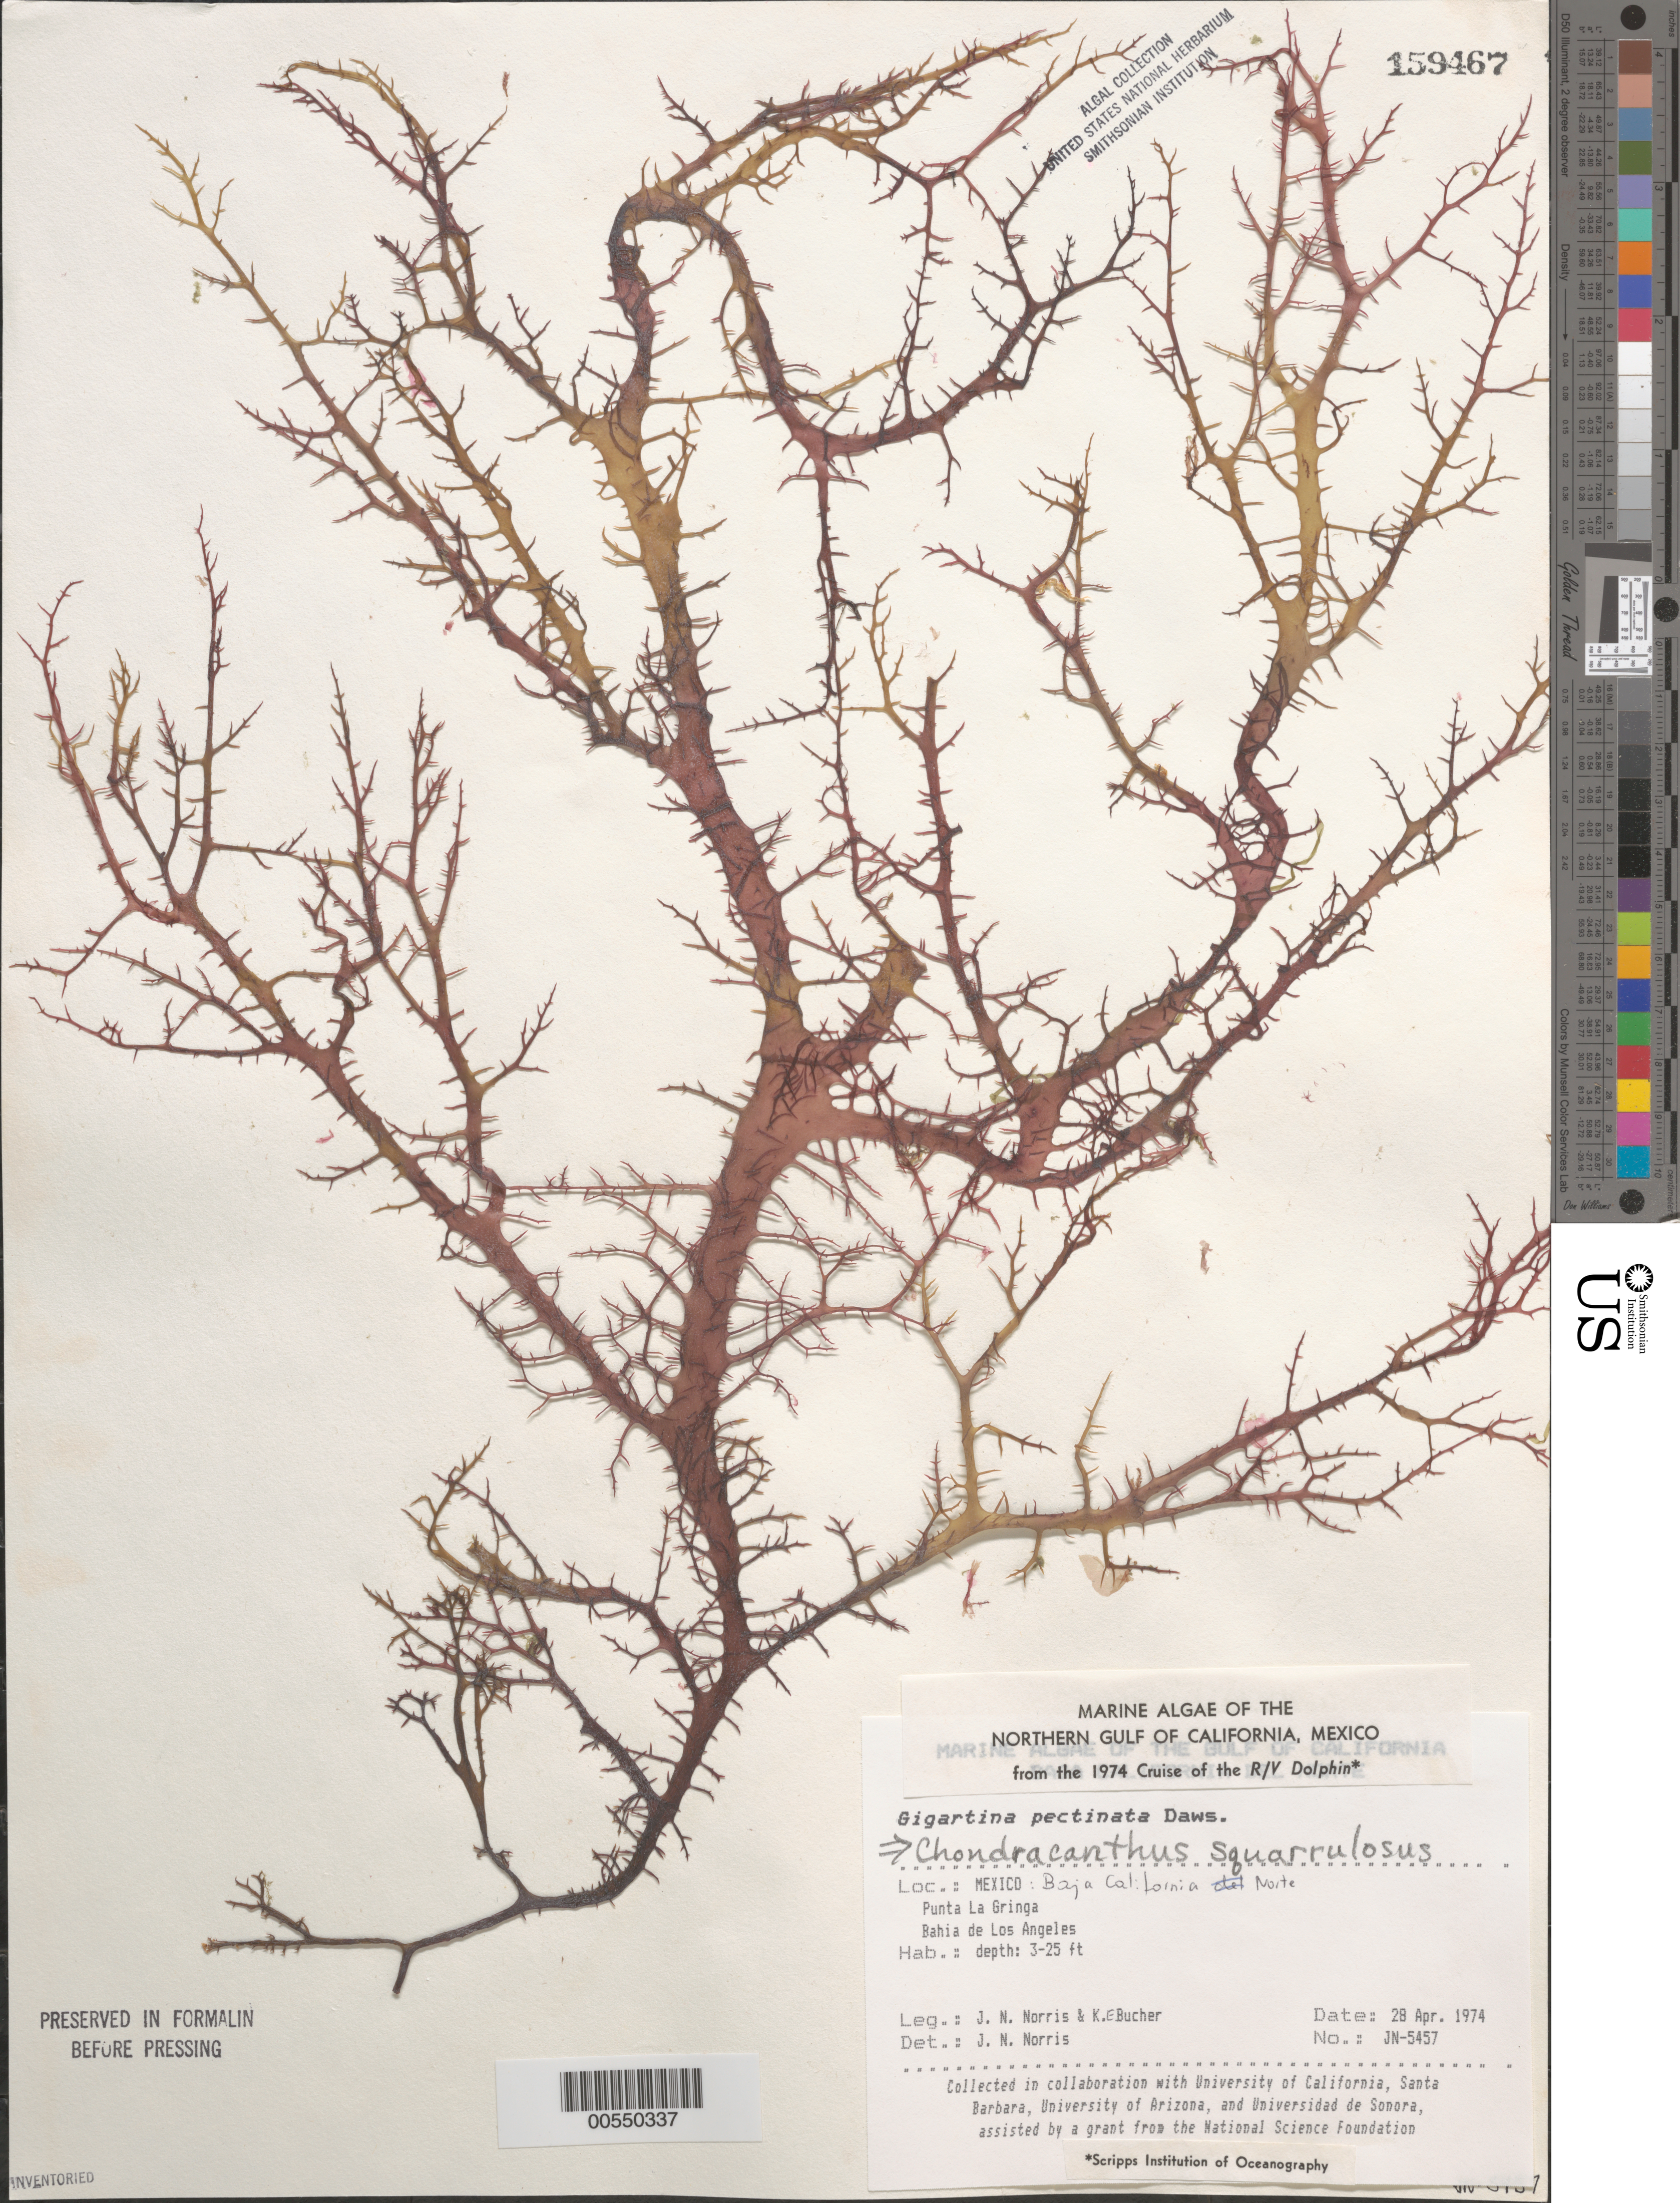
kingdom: Plantae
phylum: Rhodophyta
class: Florideophyceae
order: Gigartinales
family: Gigartinaceae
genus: Chondracanthus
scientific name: Chondracanthus squarrulosus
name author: (Setch. & N.L. Gardner) J.R. Hughey et al.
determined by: Norris, James N.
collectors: J. N. Norris & K. E. Bucher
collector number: JN-5457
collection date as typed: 28 Apr 1974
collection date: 1974-04-28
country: Mexico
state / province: Baja California Norte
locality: Punta La Gringa, Bahia de los Angeles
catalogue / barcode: US 159467